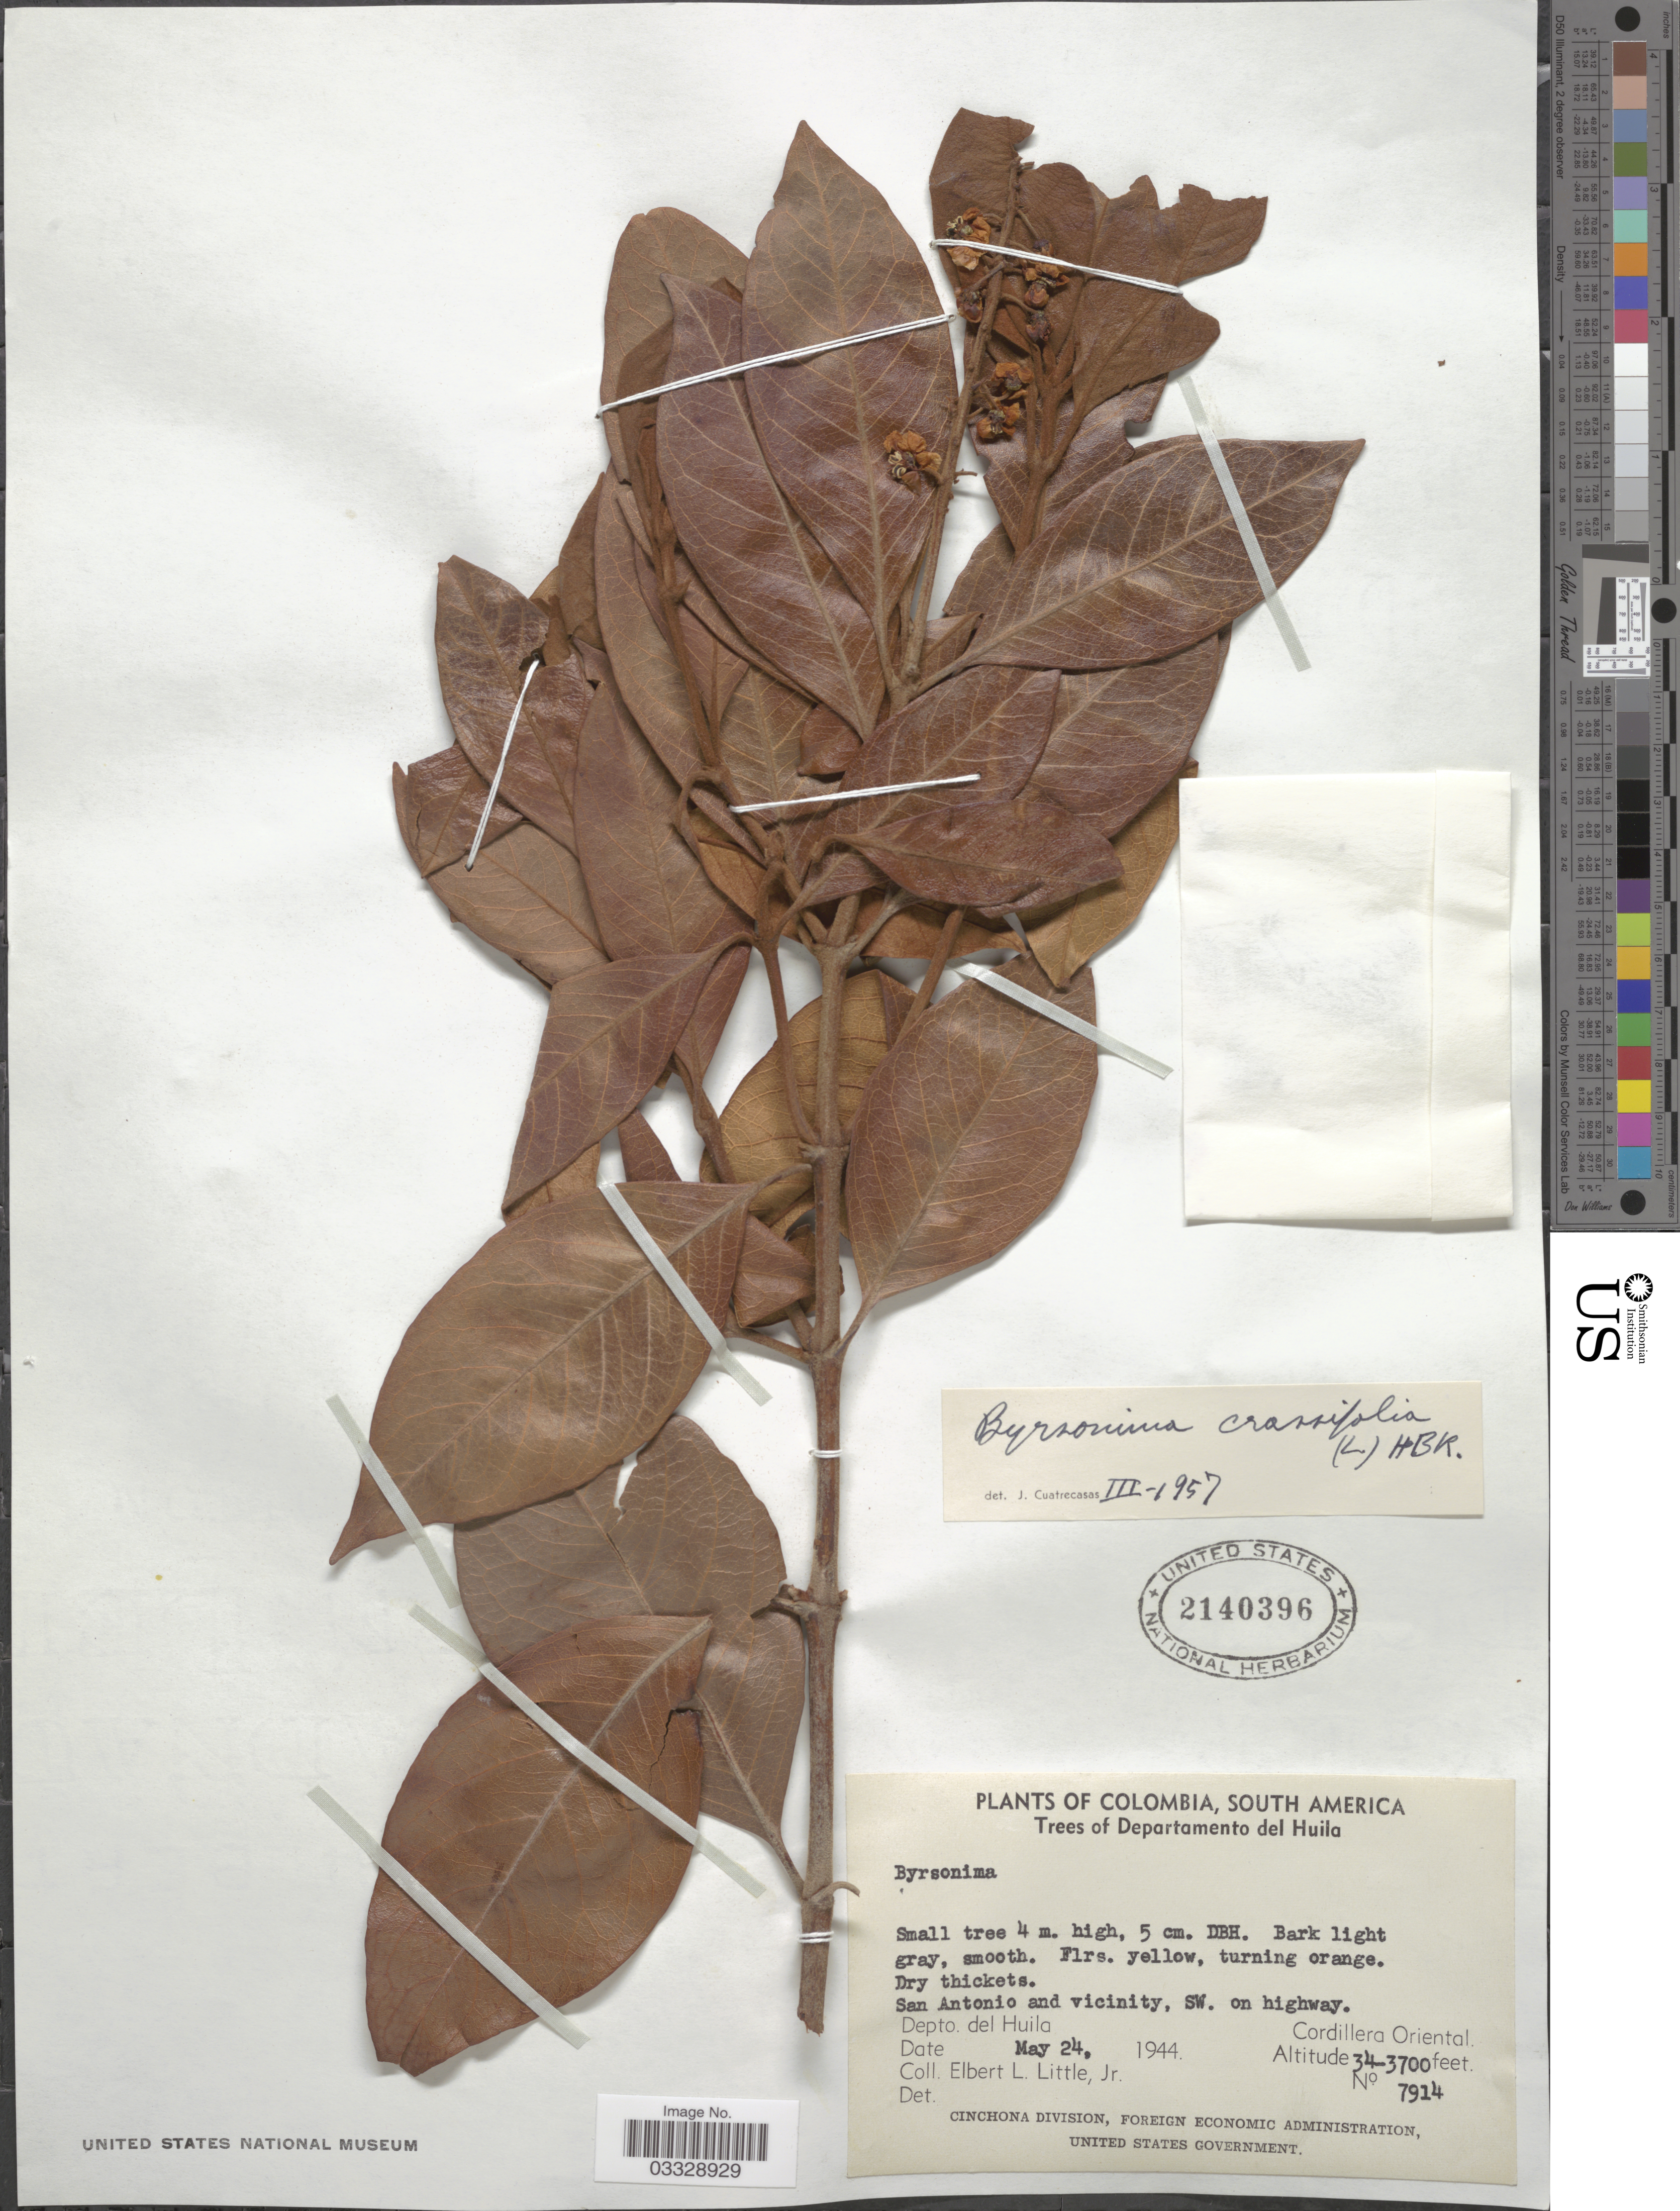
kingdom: Plantae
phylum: Tracheophyta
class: Magnoliopsida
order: Malpighiales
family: Malpighiaceae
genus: Byrsonima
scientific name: Byrsonima crassifolia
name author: (L.) Kunth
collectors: E. L. Little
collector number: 7914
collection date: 1944-05-24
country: Colombia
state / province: Huila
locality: San Antonio and vicinity, SW. on highway. Departamento del Huila. Cordillera Oriental.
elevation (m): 1036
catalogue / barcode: US 2140396